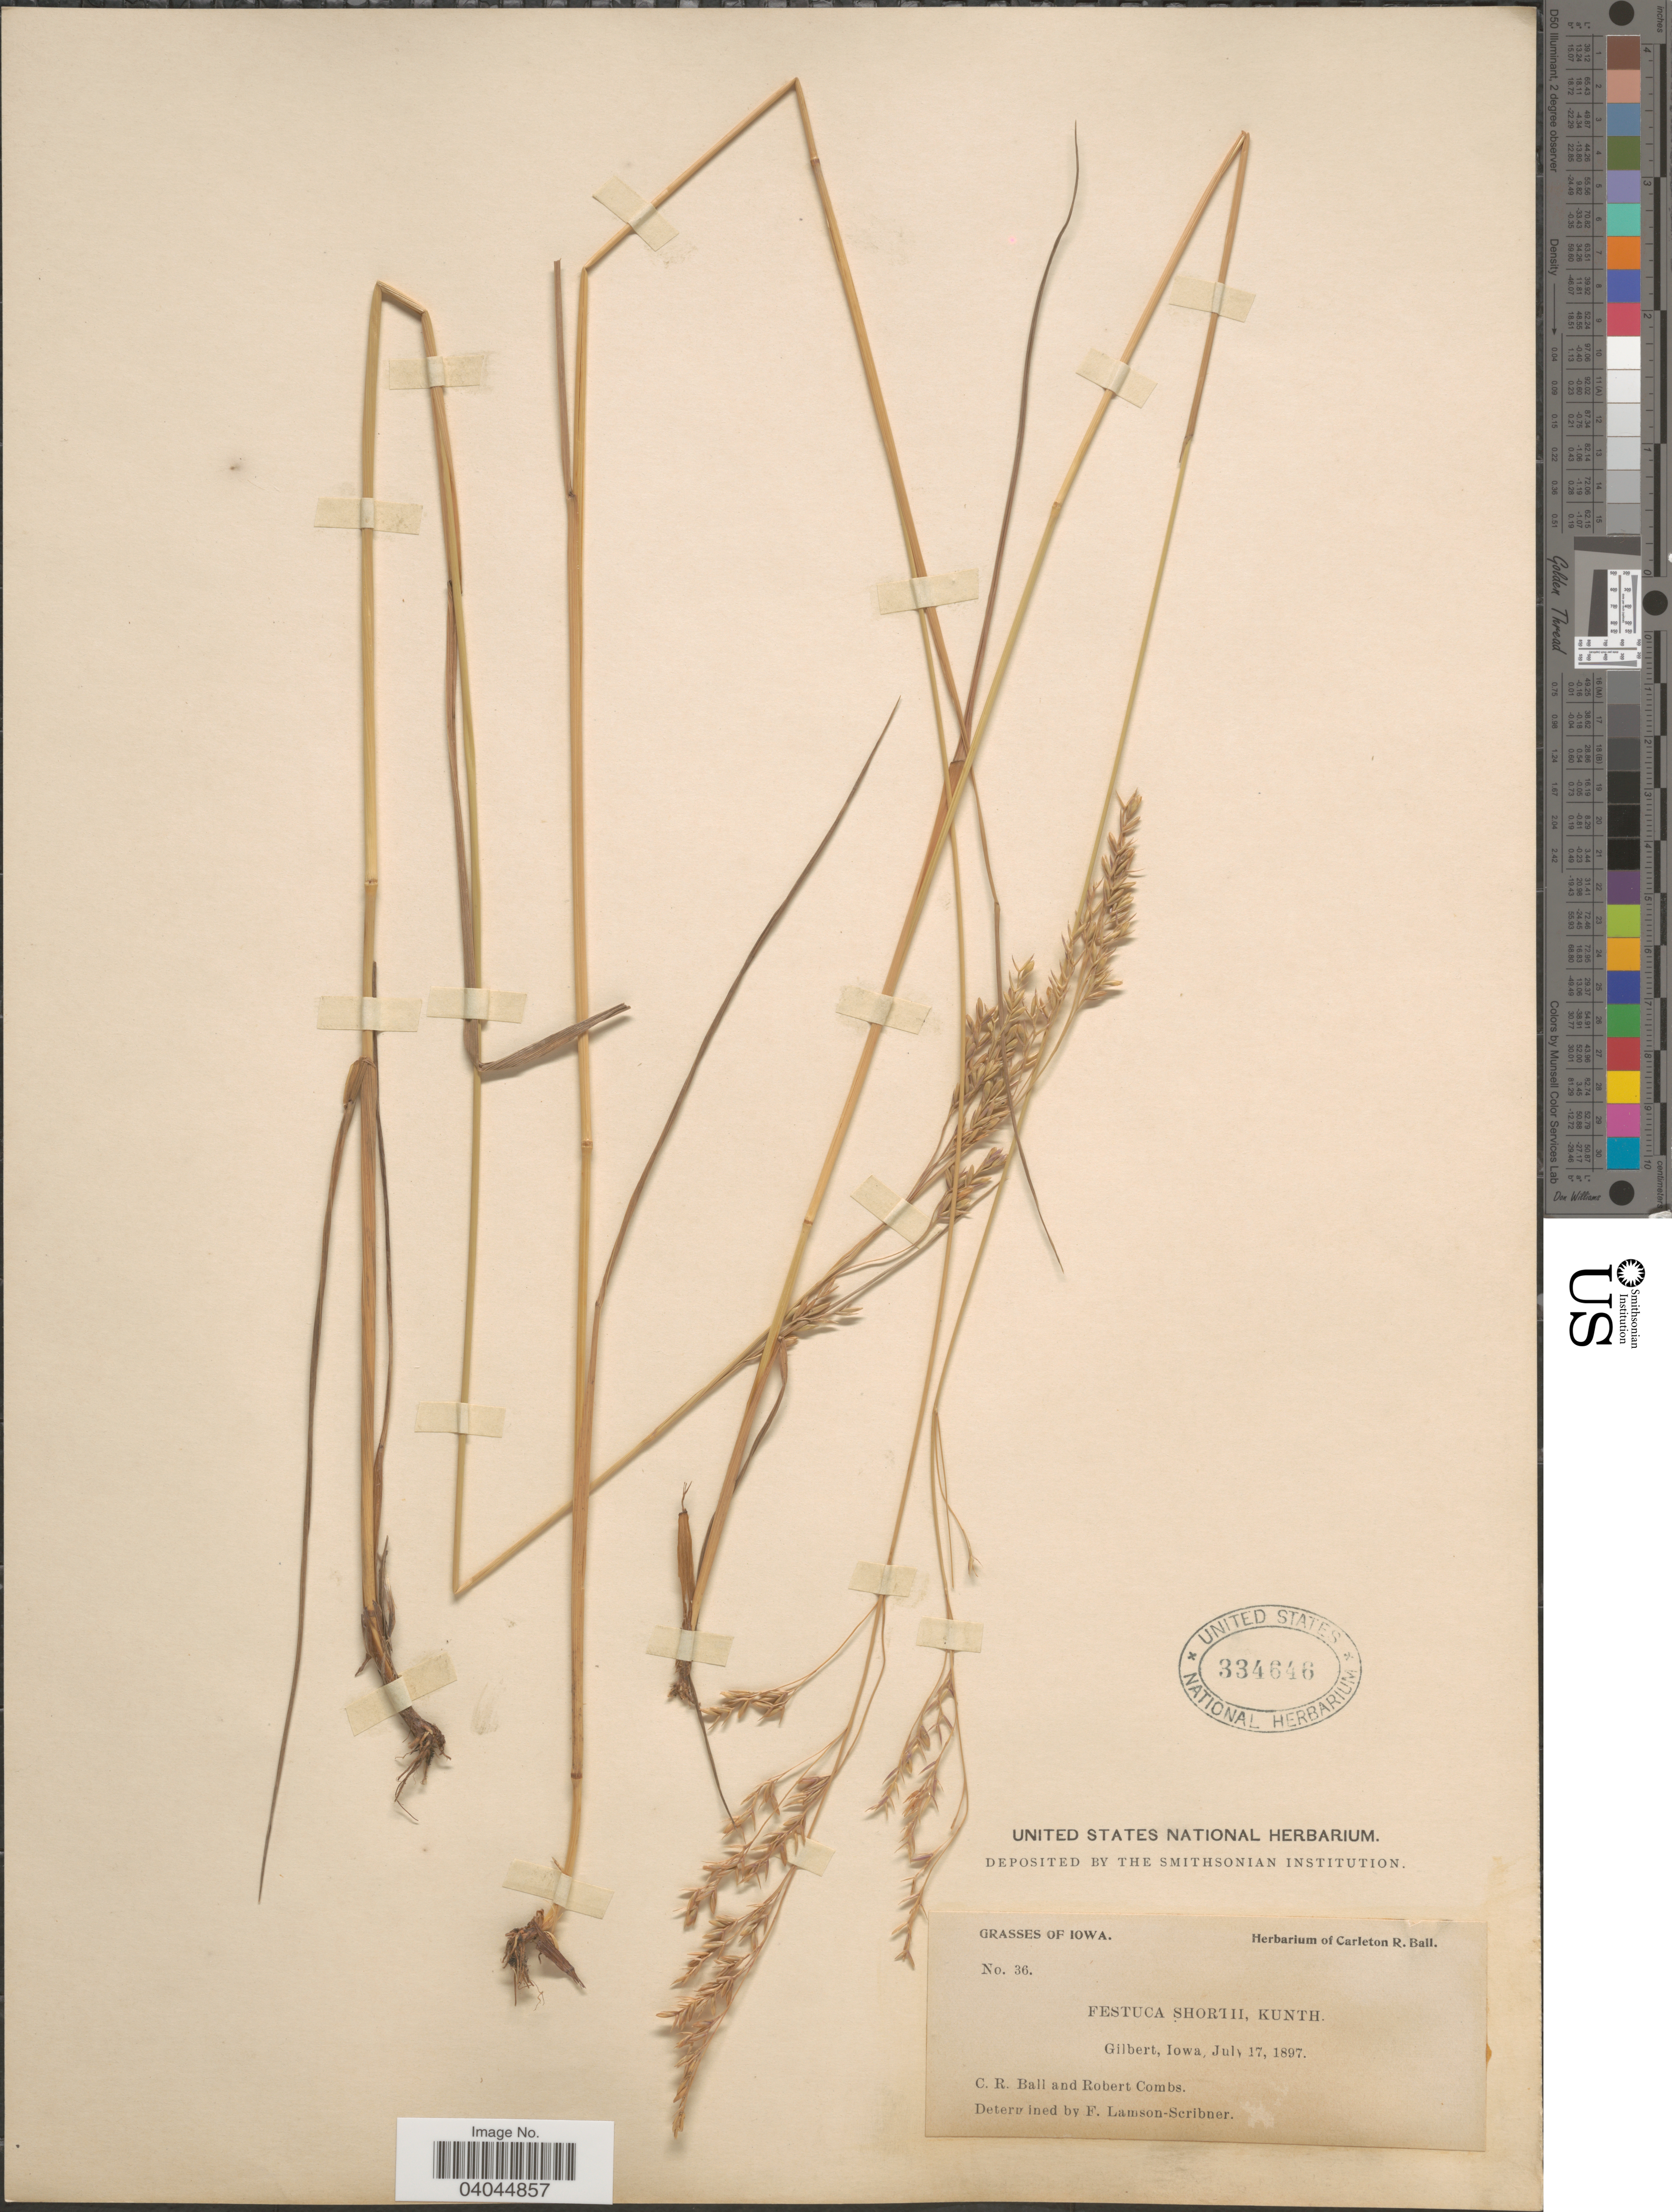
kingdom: Plantae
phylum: Tracheophyta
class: Liliopsida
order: Poales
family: Poaceae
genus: Festuca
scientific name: Festuca paradoxa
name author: Desv.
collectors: C. R. Ball & R. Combs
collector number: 36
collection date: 1897-07-17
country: United States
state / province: Iowa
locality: Gilbert.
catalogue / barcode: US 334646